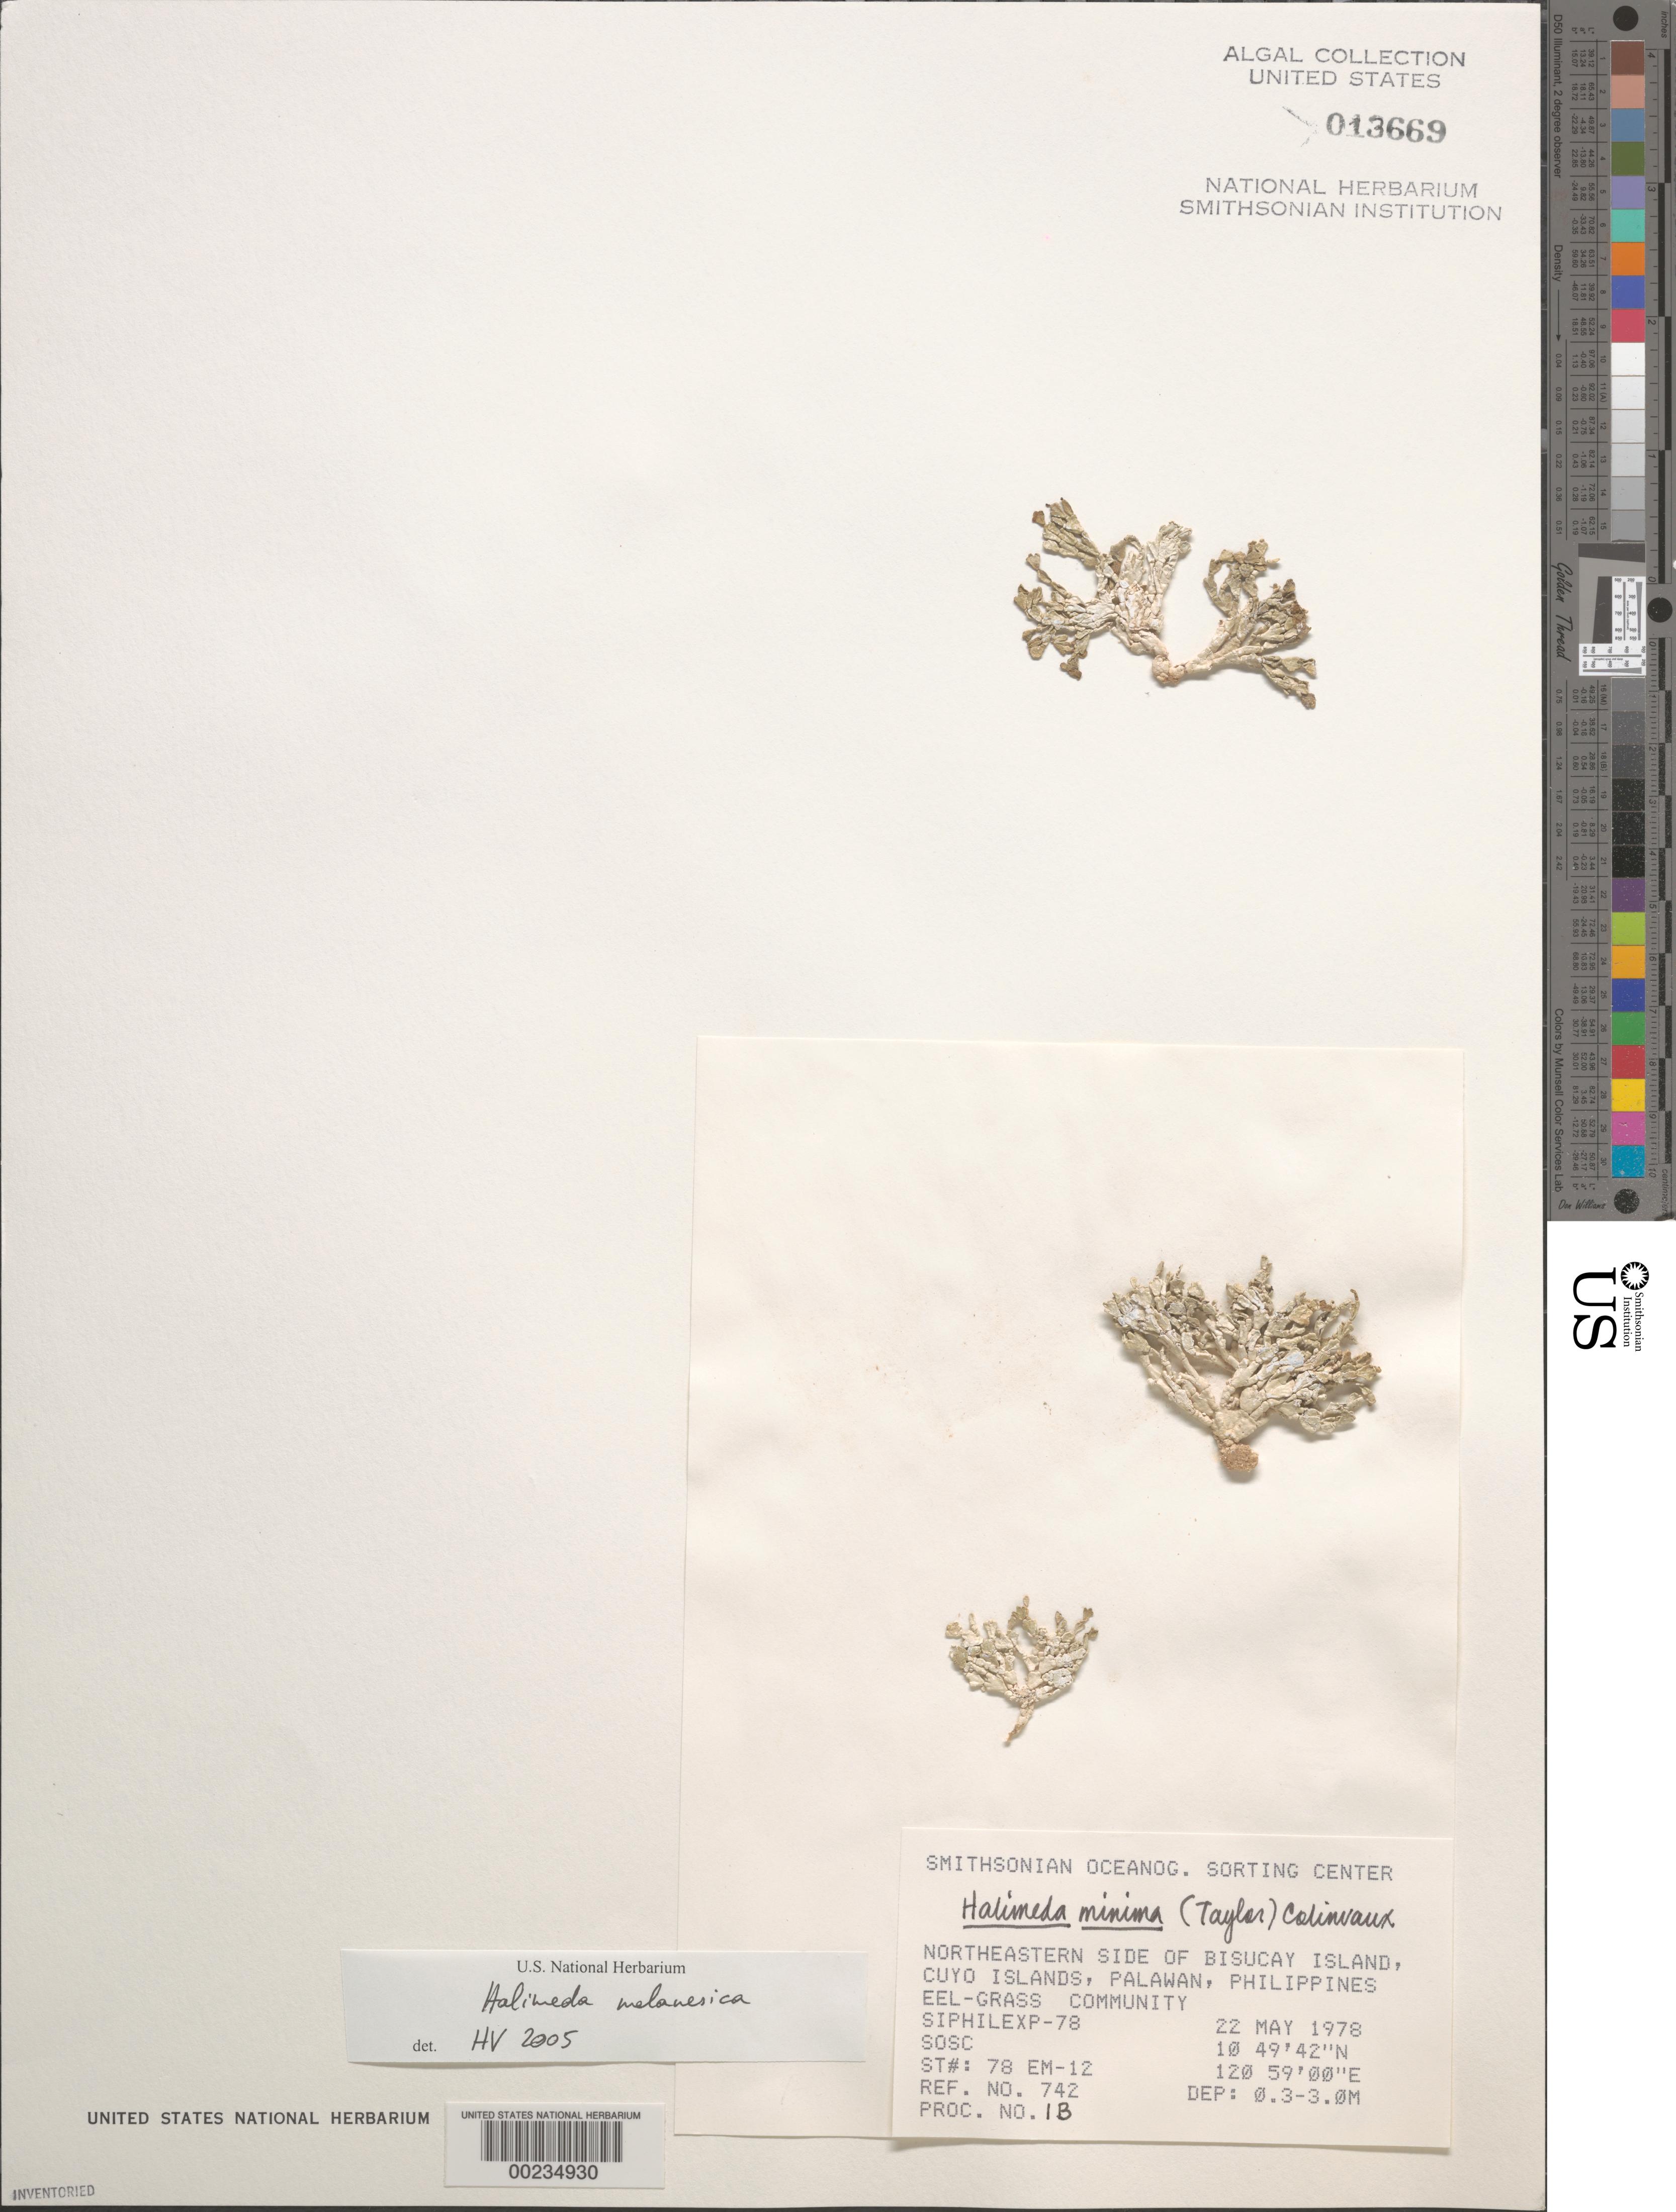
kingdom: Plantae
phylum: Chlorophyta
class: Ulvophyceae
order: Bryopsidales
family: Halimedaceae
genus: Halimeda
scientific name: Halimeda melanesica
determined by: Verbruggen, H.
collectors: SOSC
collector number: Station 78 EM-12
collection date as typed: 22 May 1978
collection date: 1978-05-22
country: Philippines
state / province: Mimaropa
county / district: Palawan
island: Bisucay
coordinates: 10 49' 42" N, 120 59' 00" E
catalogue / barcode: US 13669